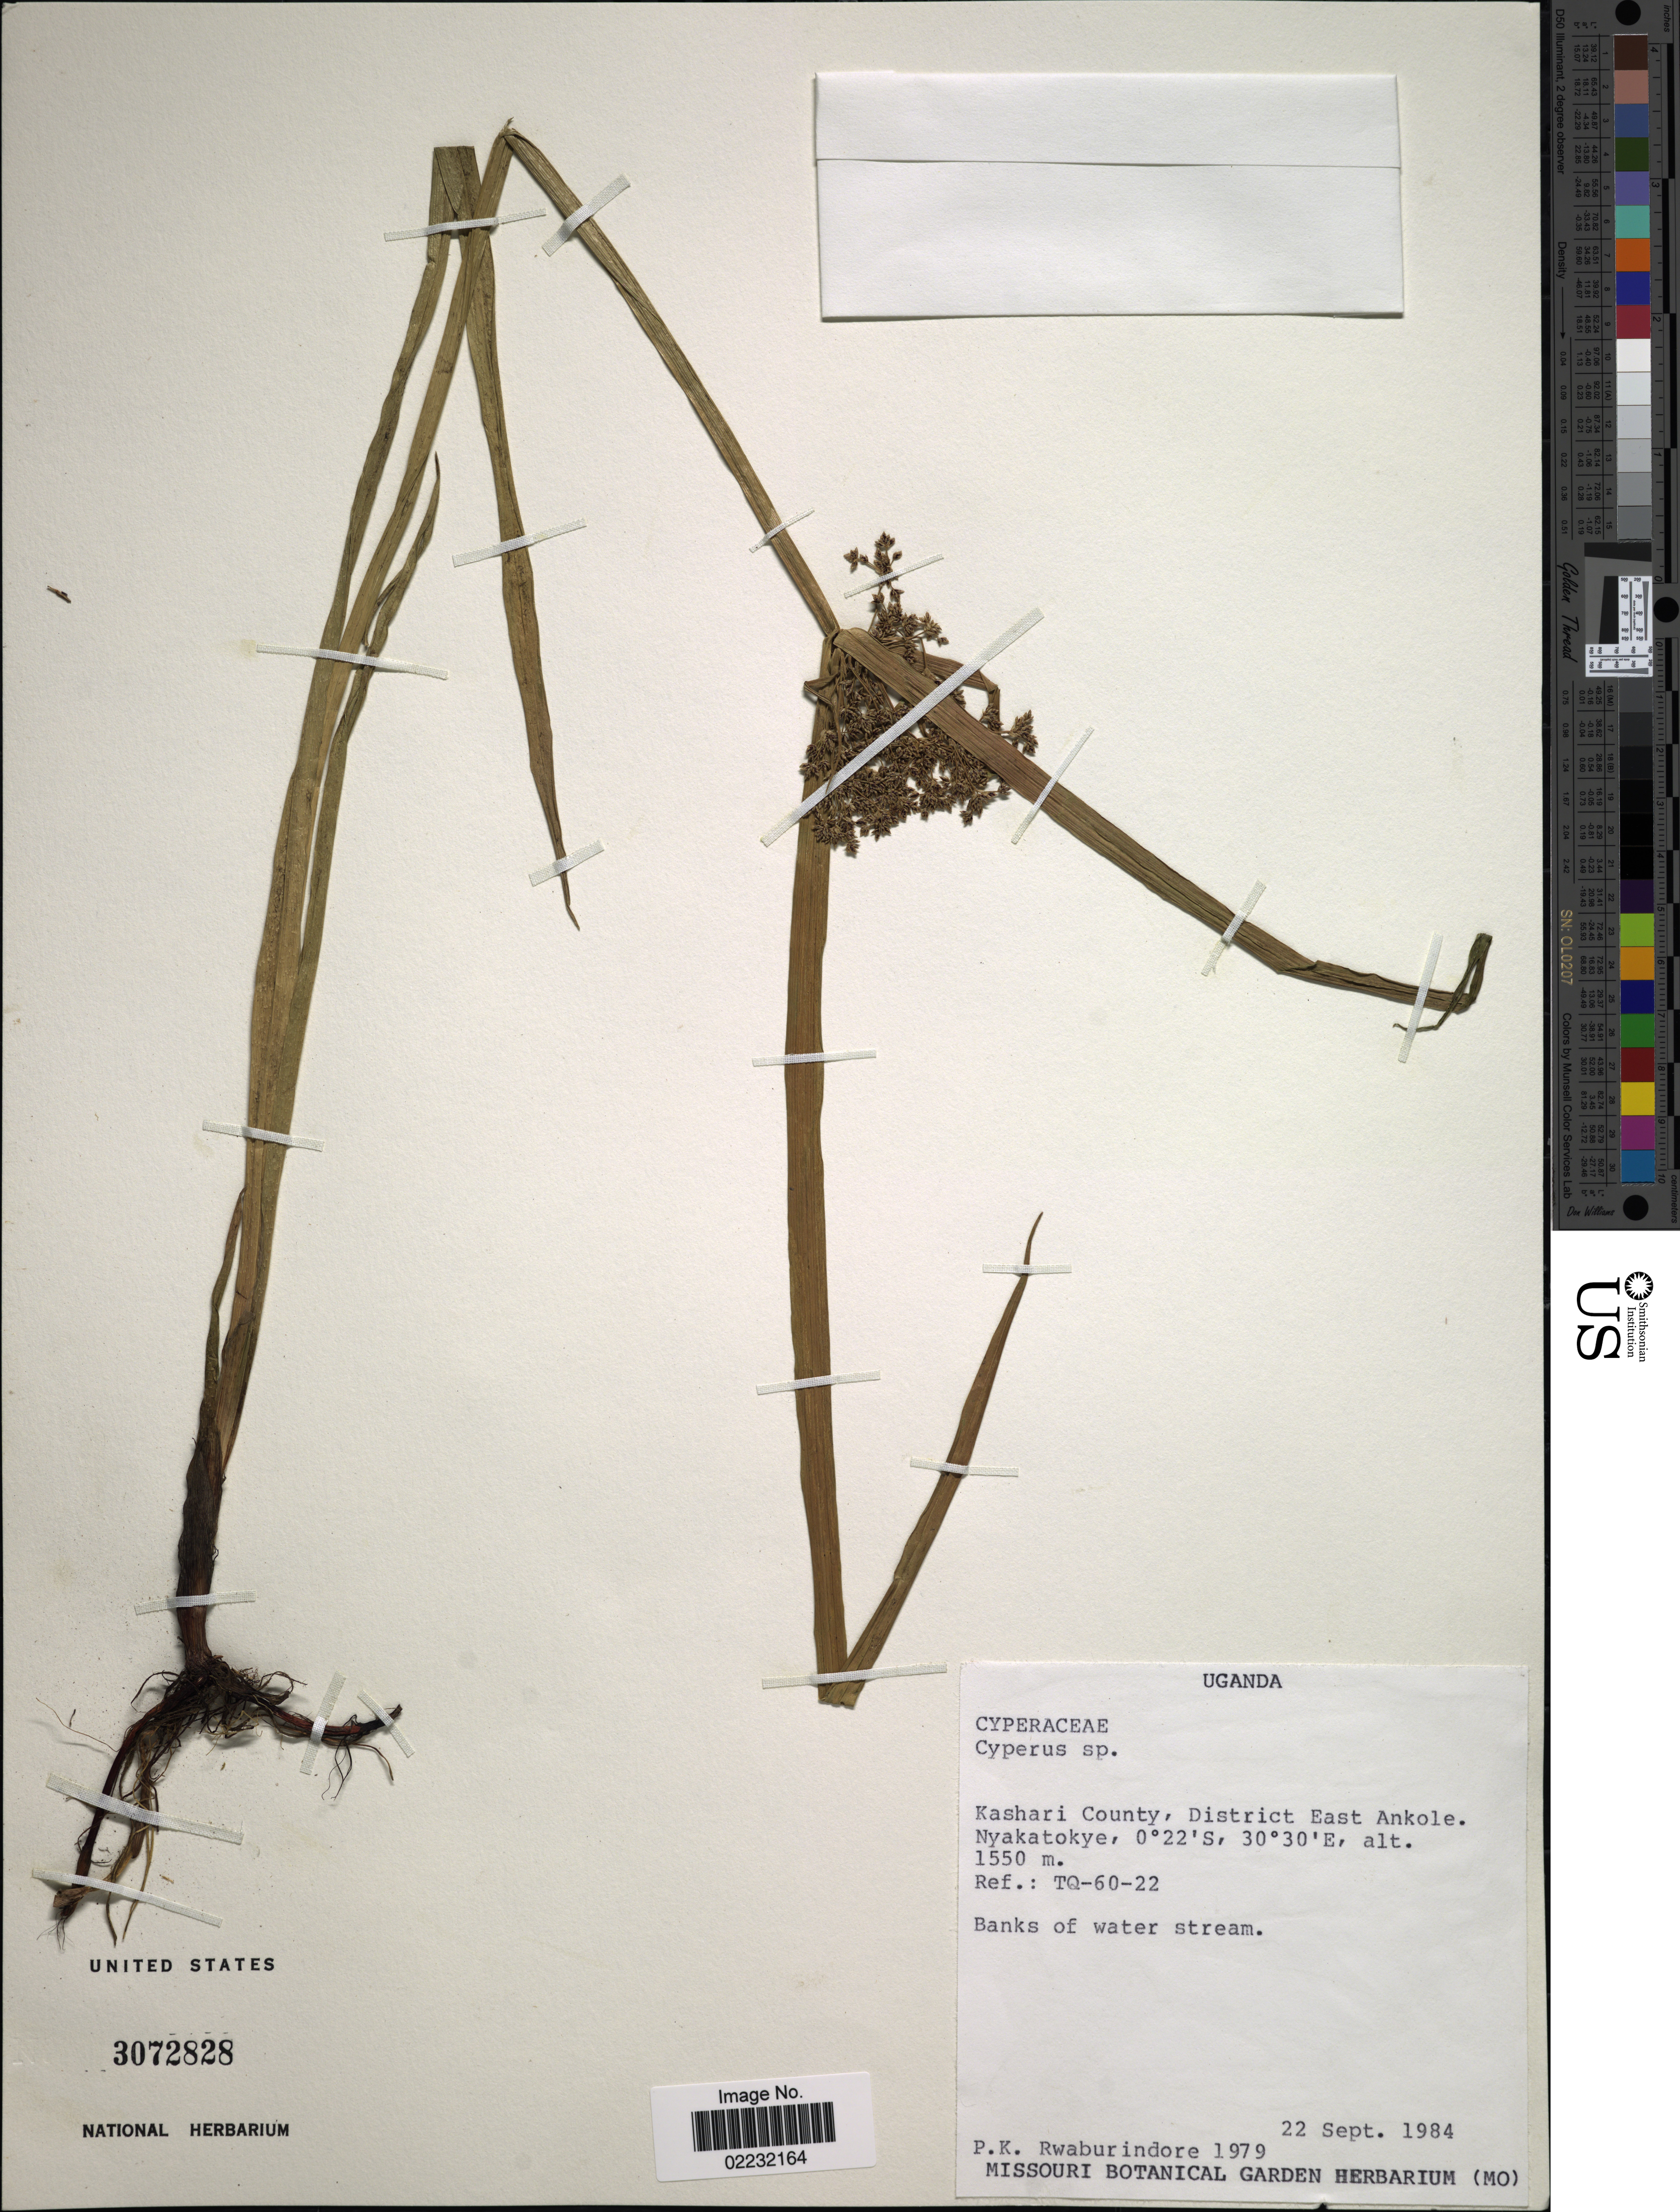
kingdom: Plantae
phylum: Tracheophyta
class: Liliopsida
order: Poales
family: Cyperaceae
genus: Cyperus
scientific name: Cyperus dichrostachyus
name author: Hochst. ex A. Rich.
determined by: Strong, Mark T., (BOT), Smithsonian Institution - National Museum of Natural History (UNITED STATES)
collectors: P. Rwaburindore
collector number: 1979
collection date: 1984-09-22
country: Uganda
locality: Kashari County, District East Ankole, Nyakatokye, banks of water stream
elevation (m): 1550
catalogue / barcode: US 3072828